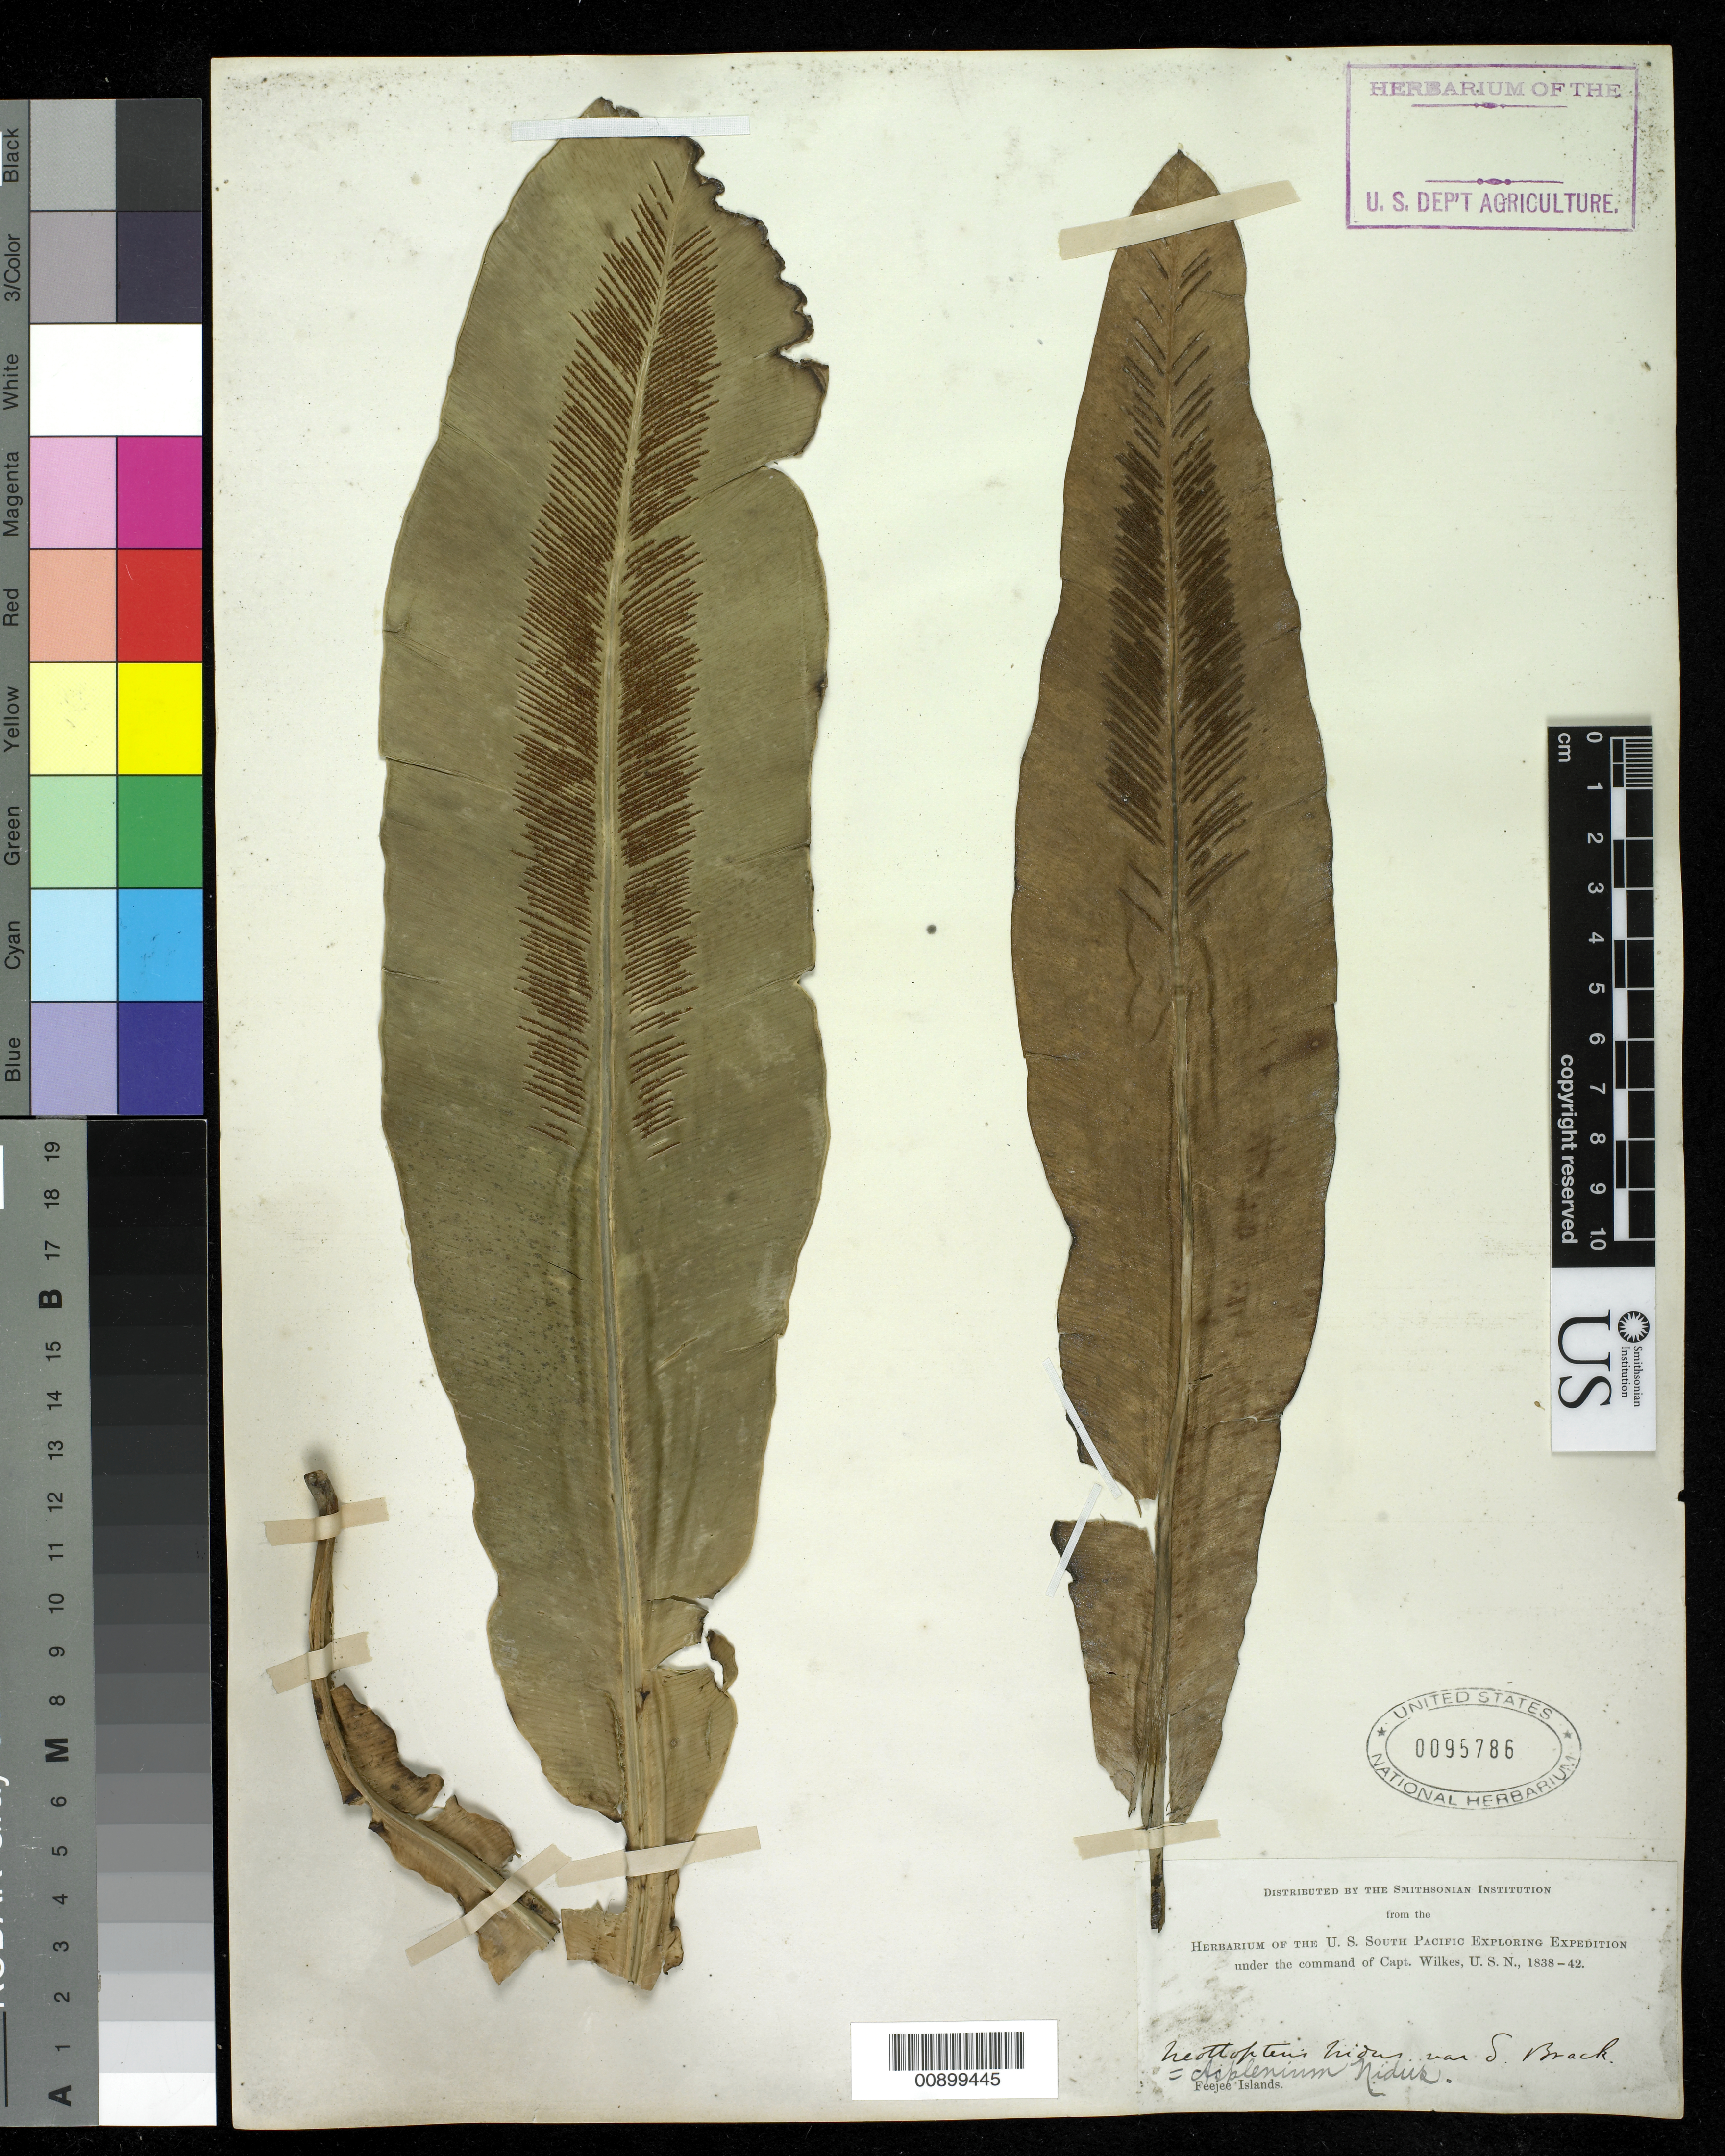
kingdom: Plantae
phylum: Tracheophyta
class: Polypodiopsida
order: Polypodiales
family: Aspleniaceae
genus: Asplenium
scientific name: Asplenium nidus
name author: L.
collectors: Wilkes Explor. Exped.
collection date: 1838/1842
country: Fiji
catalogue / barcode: US 95786